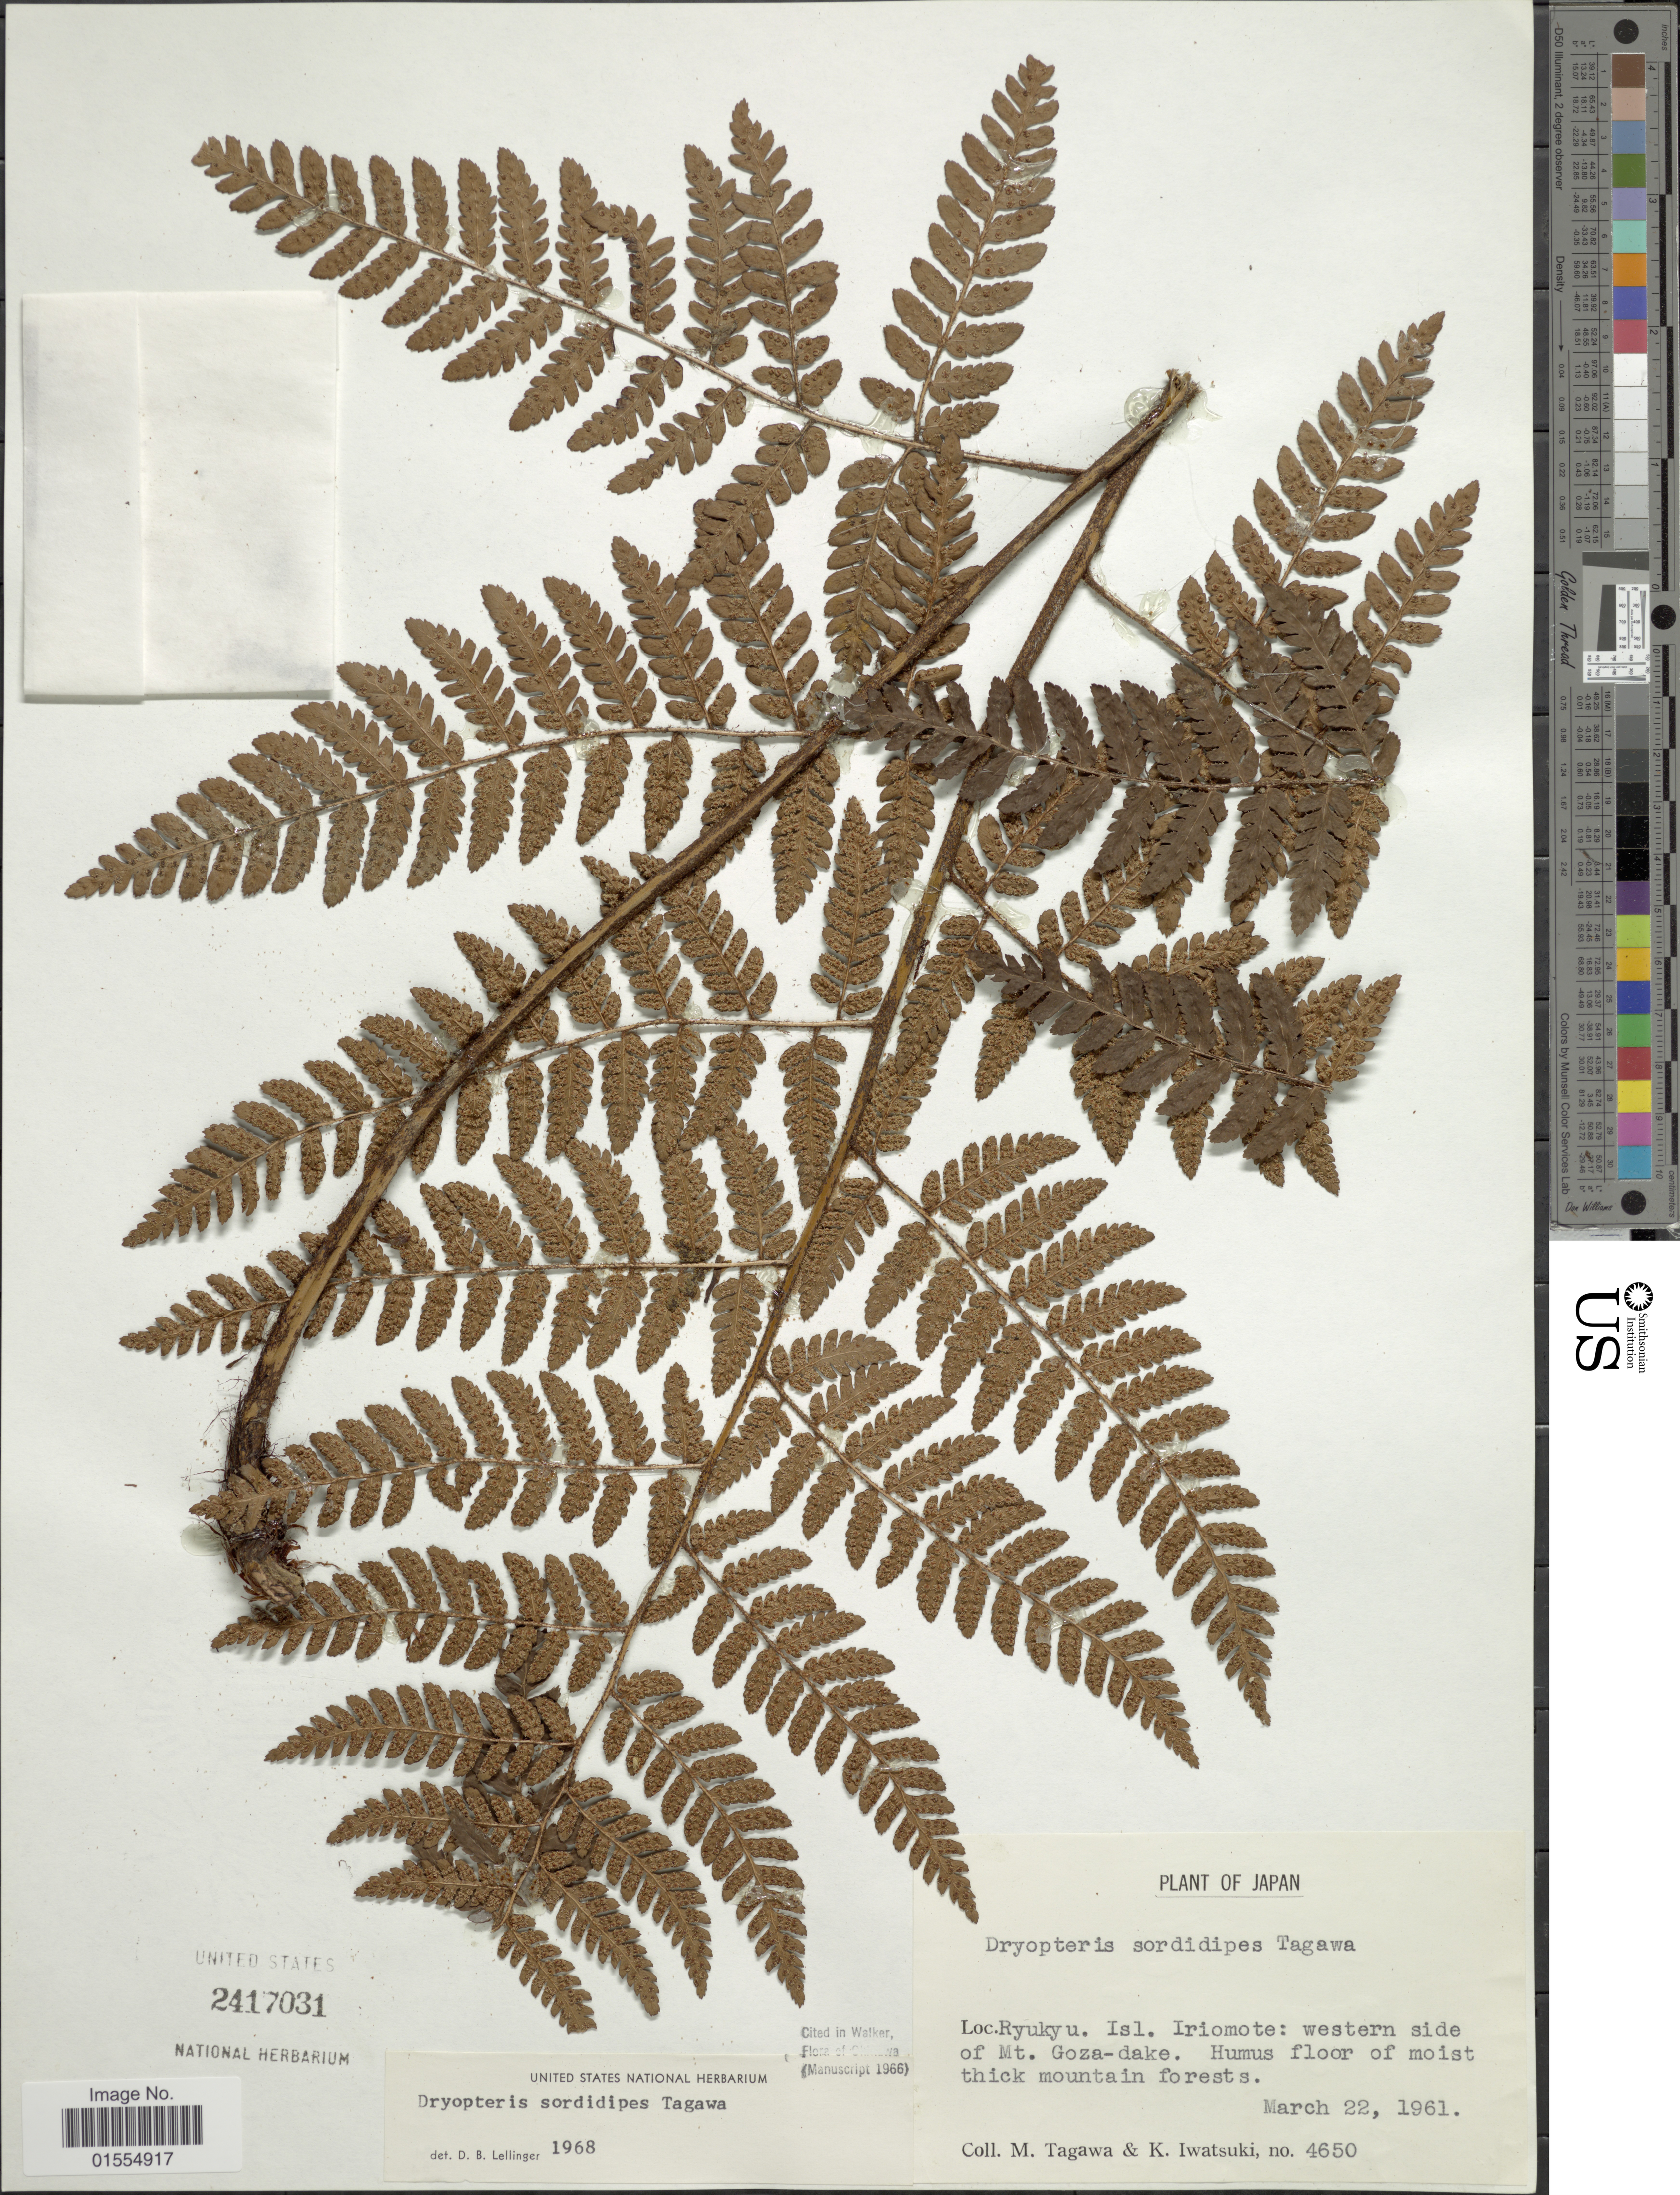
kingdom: Plantae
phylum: Tracheophyta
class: Polypodiopsida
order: Polypodiales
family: Dryopteridaceae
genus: Dryopteris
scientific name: Dryopteris sordidipes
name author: Tagawa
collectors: M. Tagawa & K. Iwatsuki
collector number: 4650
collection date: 1961-03-22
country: Japan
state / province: Okinawa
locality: Japan, Ryukyu, Isl. Iriomote: western side of Mt. Goza-dake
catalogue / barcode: US 2417031